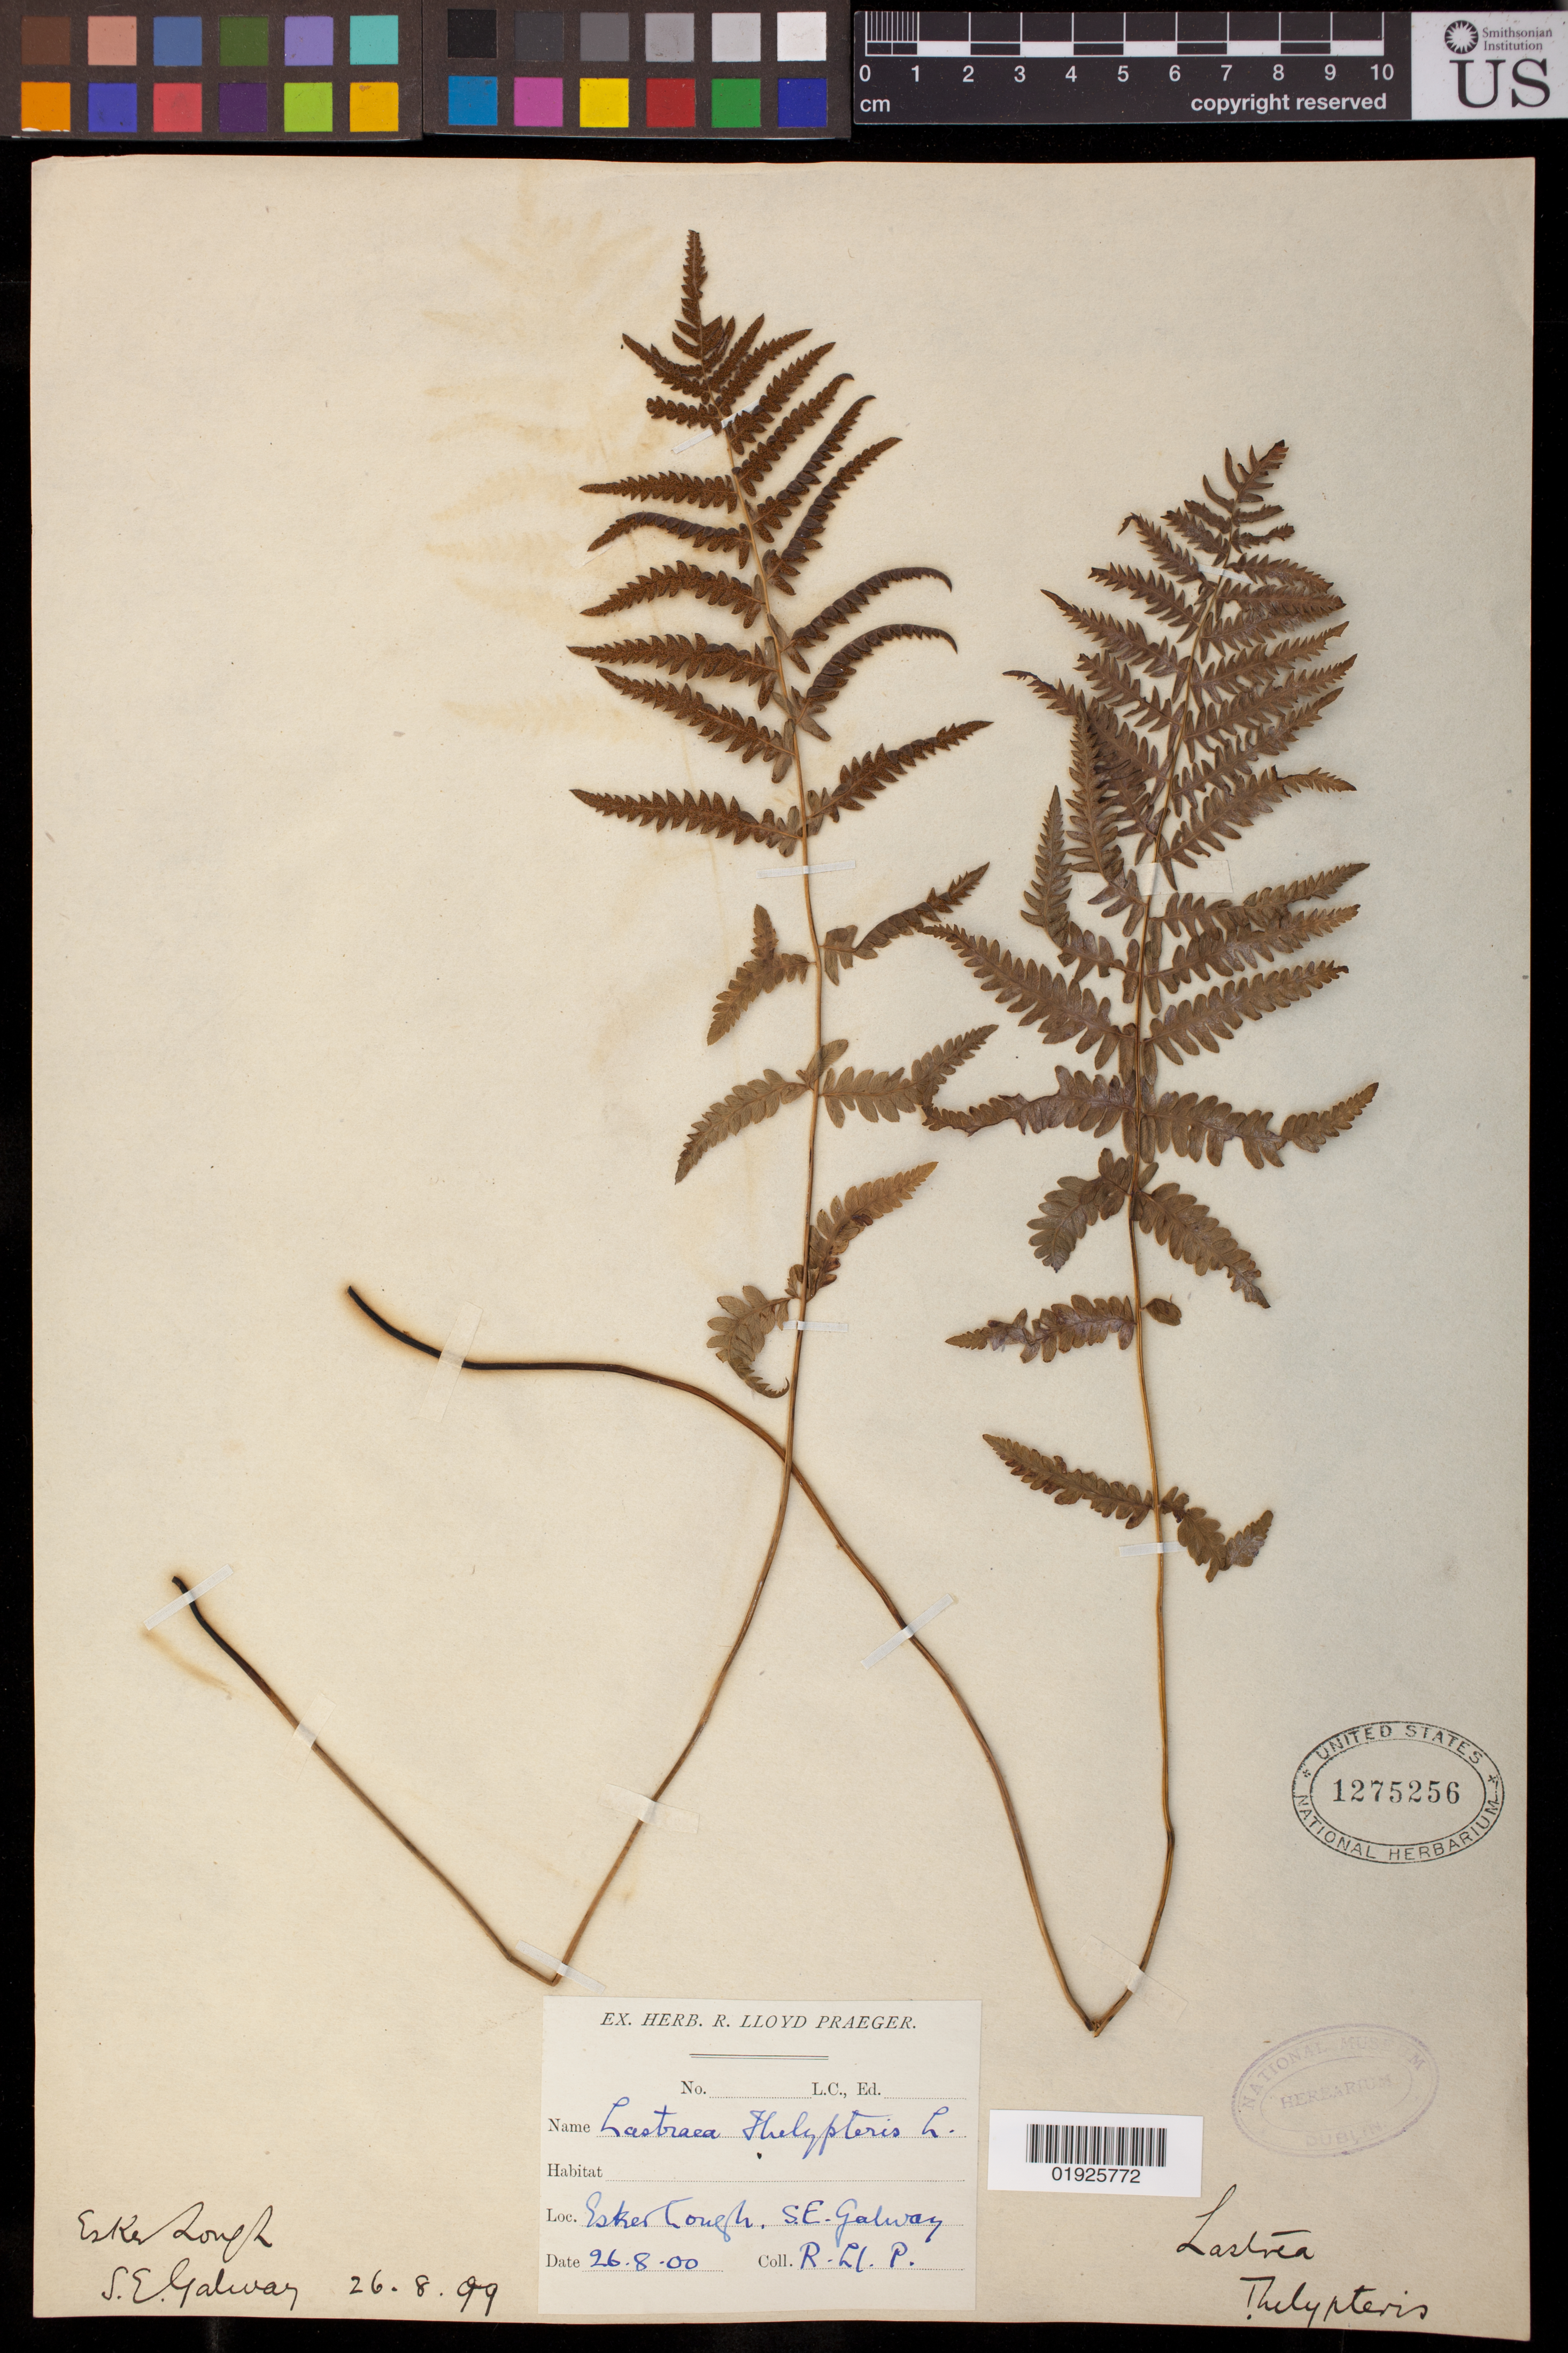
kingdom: Plantae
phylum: Tracheophyta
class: Polypodiopsida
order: Polypodiales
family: Thelypteridaceae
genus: Thelypteris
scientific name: Thelypteris palustris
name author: (Salisb.) Schott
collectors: R. Praeger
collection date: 1900-08-26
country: Ireland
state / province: Connaught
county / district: Galway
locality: Esker South.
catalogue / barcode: US 1275256